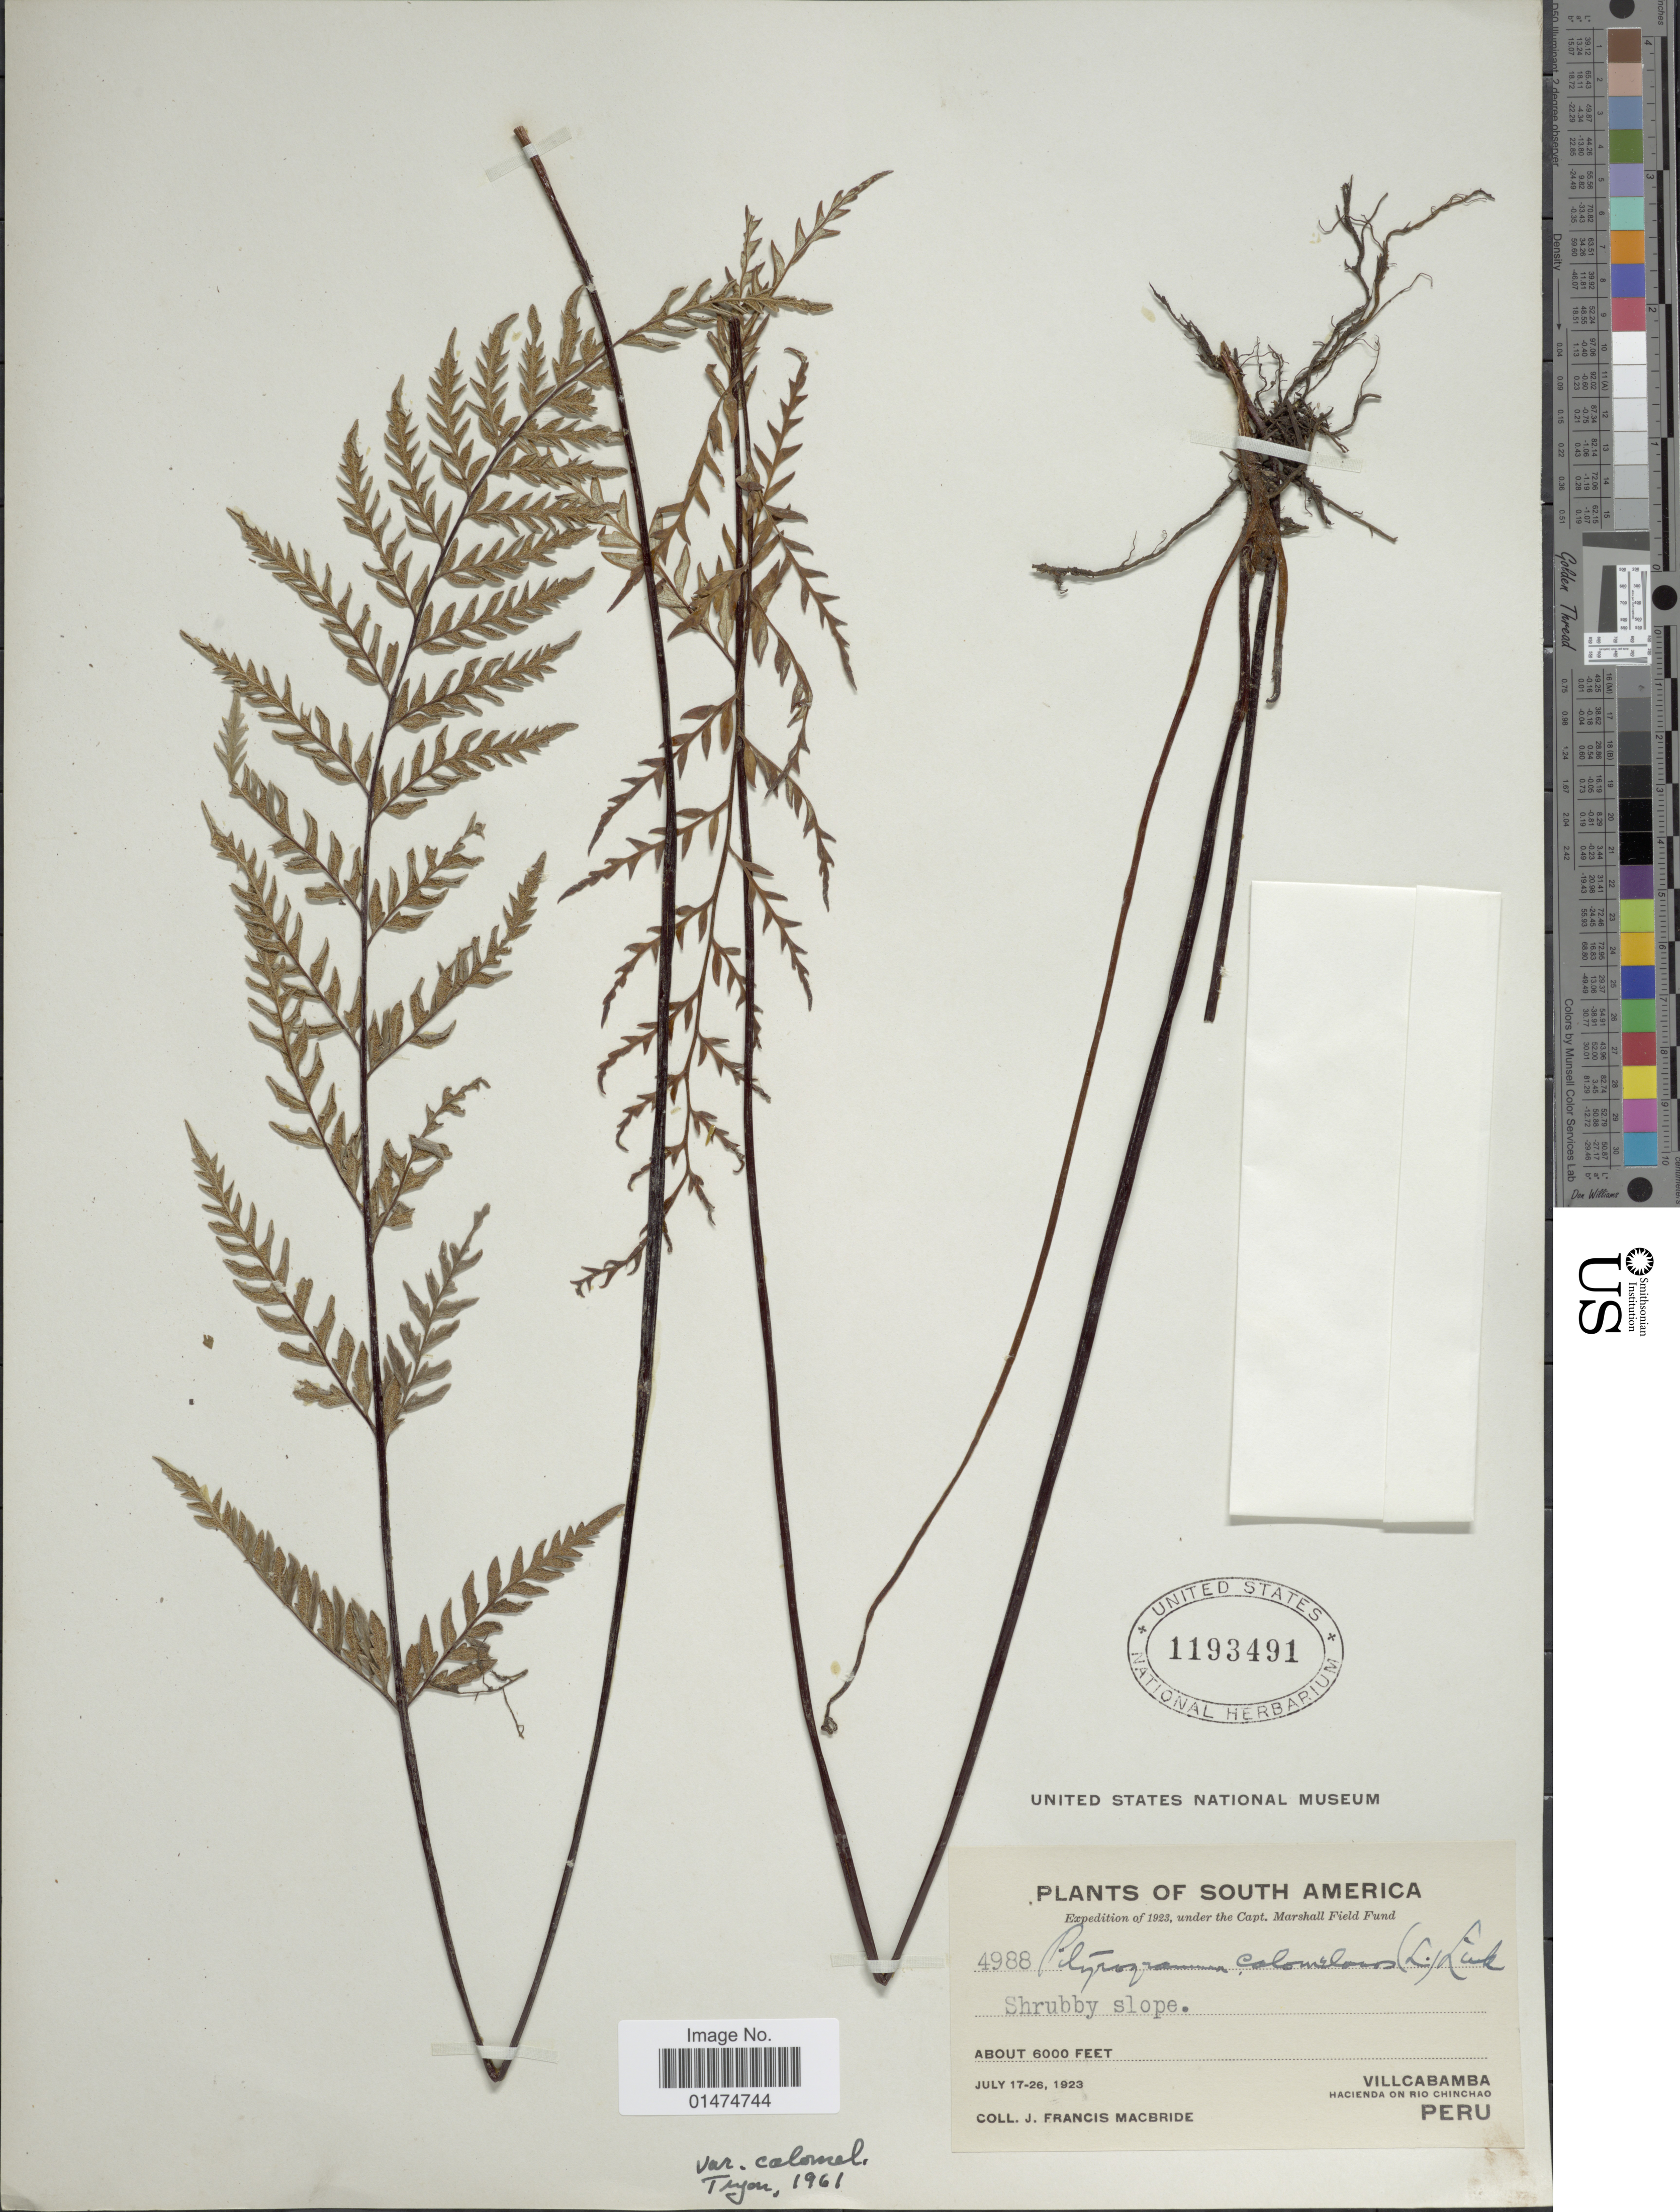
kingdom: Plantae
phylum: Tracheophyta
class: Polypodiopsida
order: Polypodiales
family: Pteridaceae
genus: Pityrogramma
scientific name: Pityrogramma calomelanos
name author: (L.) Link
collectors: J. F. Macbride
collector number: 4988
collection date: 1923-07-17/1923-07-26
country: Peru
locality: South America, Villcabamba, hacienda on Rio Chinchao.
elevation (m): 1829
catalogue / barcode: US 1193491